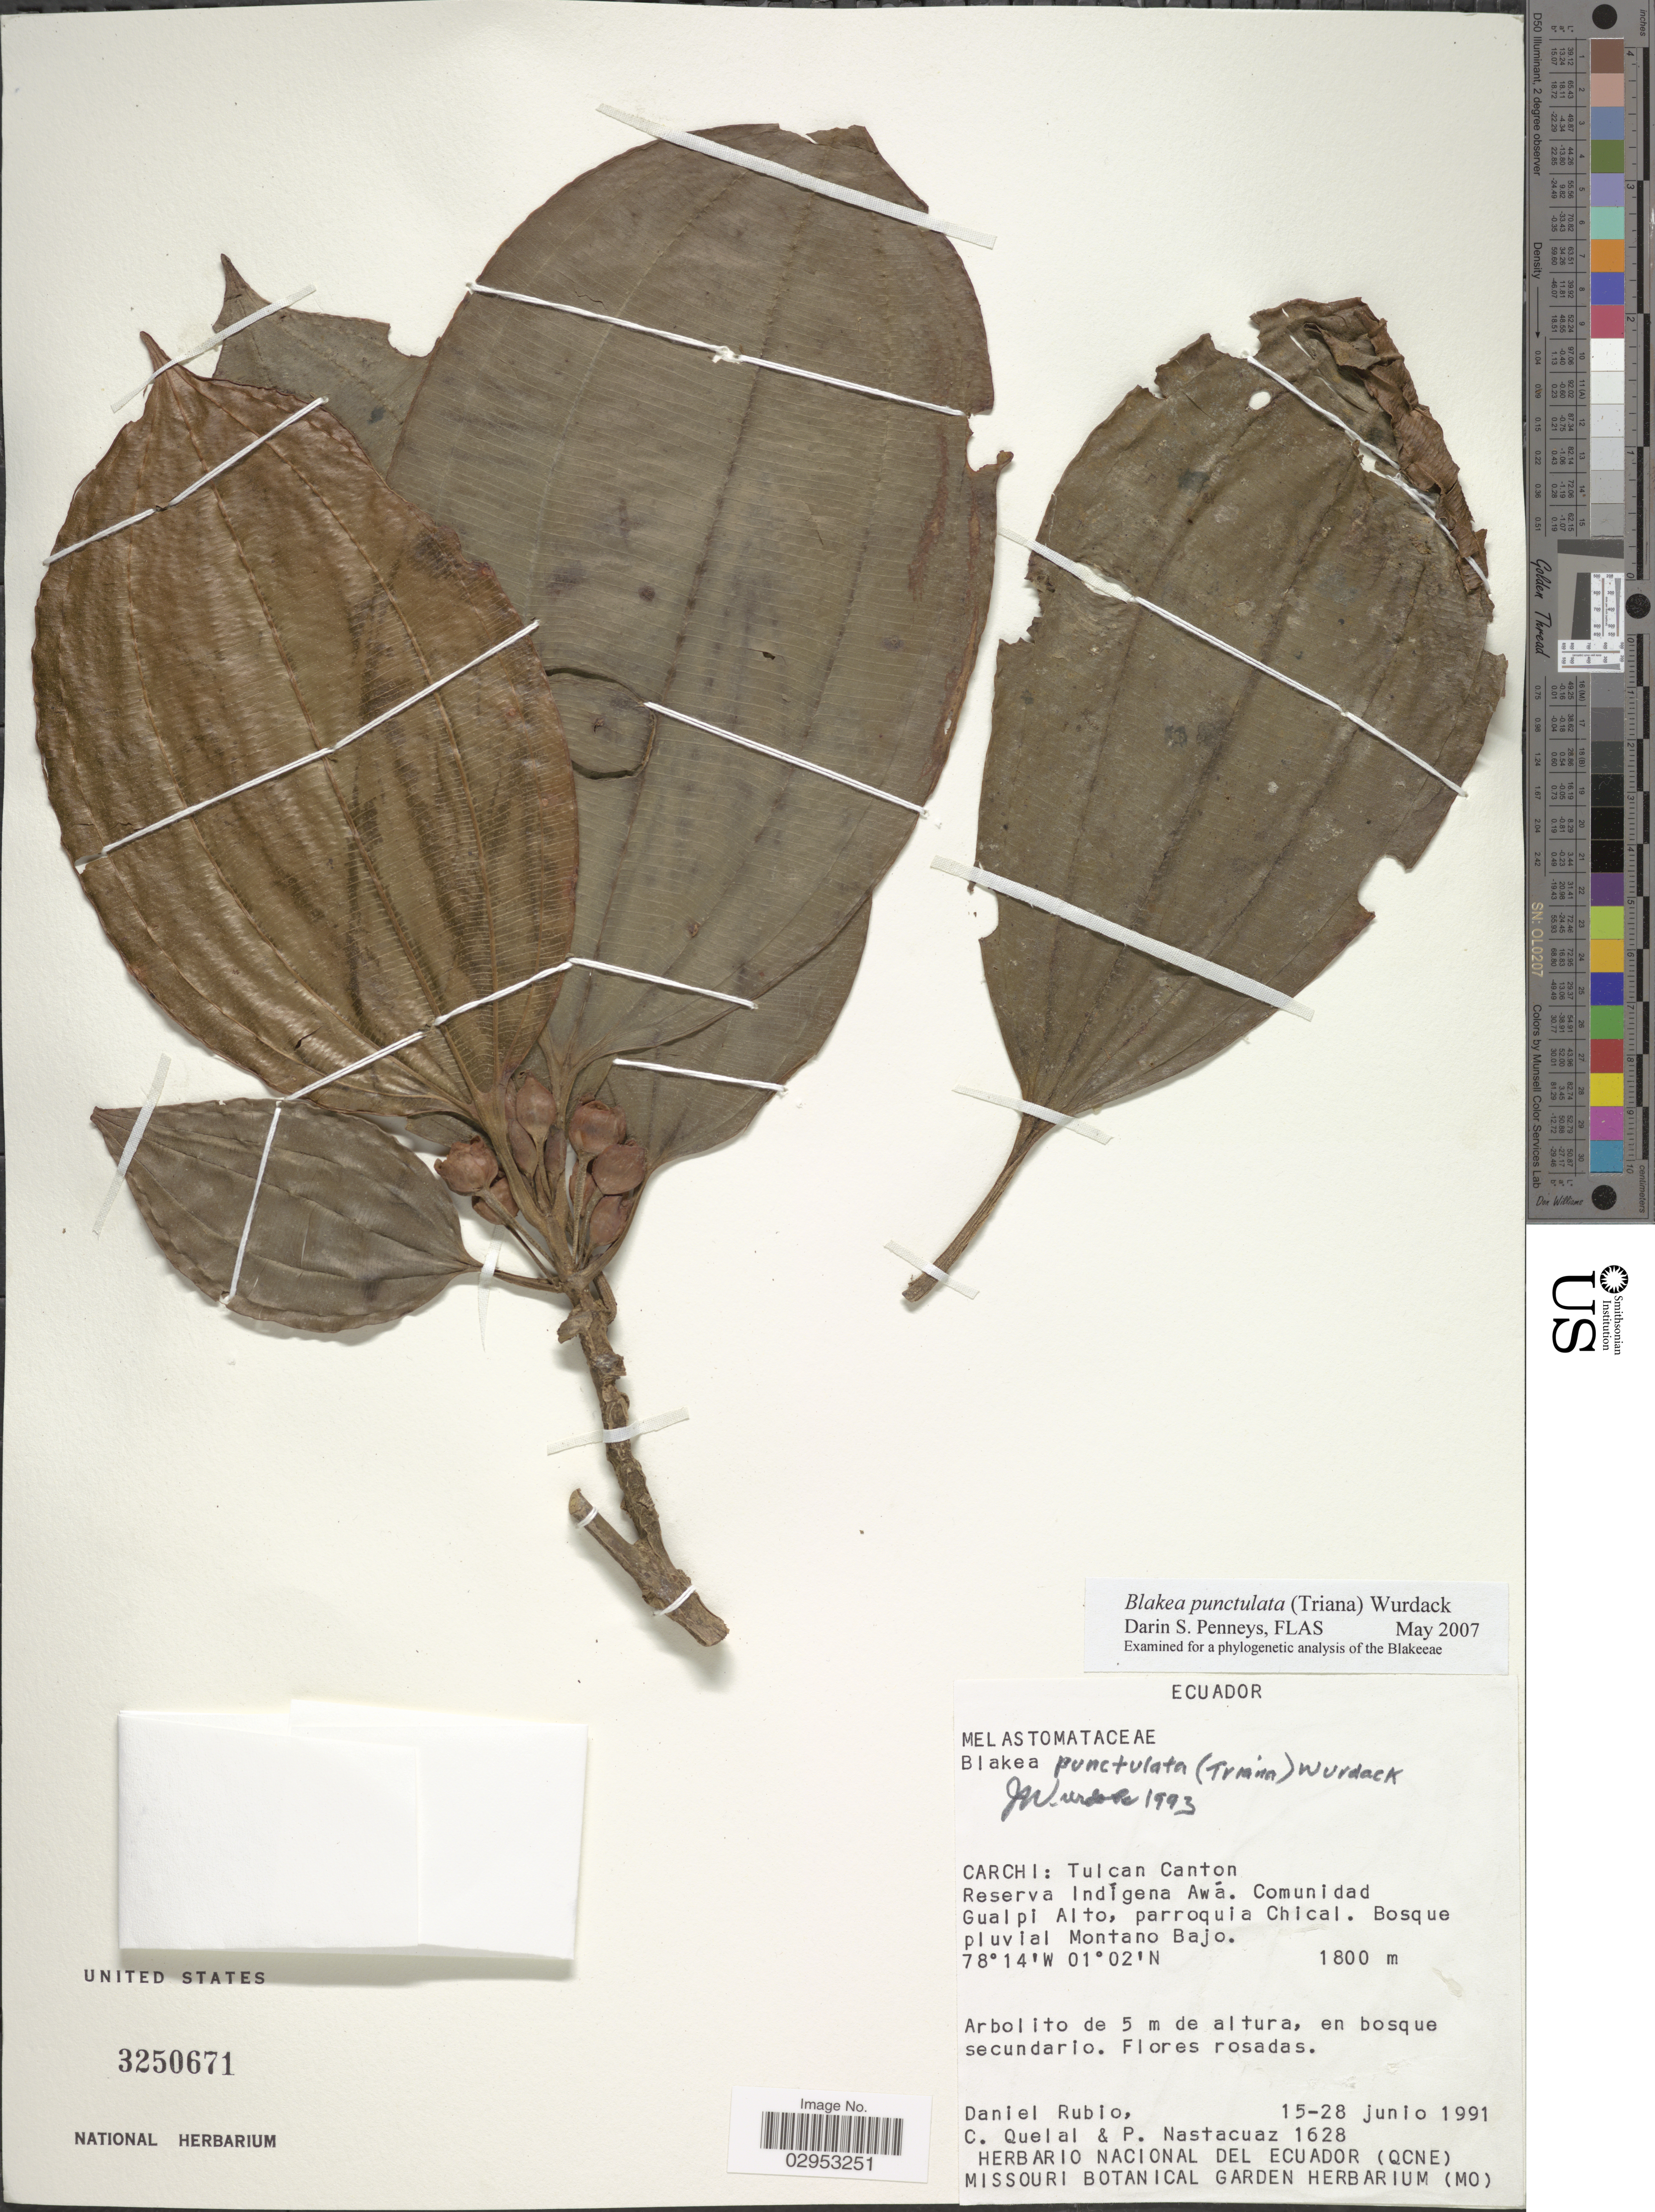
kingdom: Plantae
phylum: Tracheophyta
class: Magnoliopsida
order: Myrtales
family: Melastomataceae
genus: Blakea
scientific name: Blakea punctulata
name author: (Triana) Wurdack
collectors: D. Rubio, C. Quelal & P. Nastacuaz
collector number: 1628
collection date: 1991-06-15/1991-06-28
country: Ecuador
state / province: Carchi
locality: Tulcan Canton. Reserva Indígena Awá. Comunidad Gualpi Alto, parroquia Chical. Bosque pluvial Montano Bajo.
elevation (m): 1800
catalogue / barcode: US 3250671